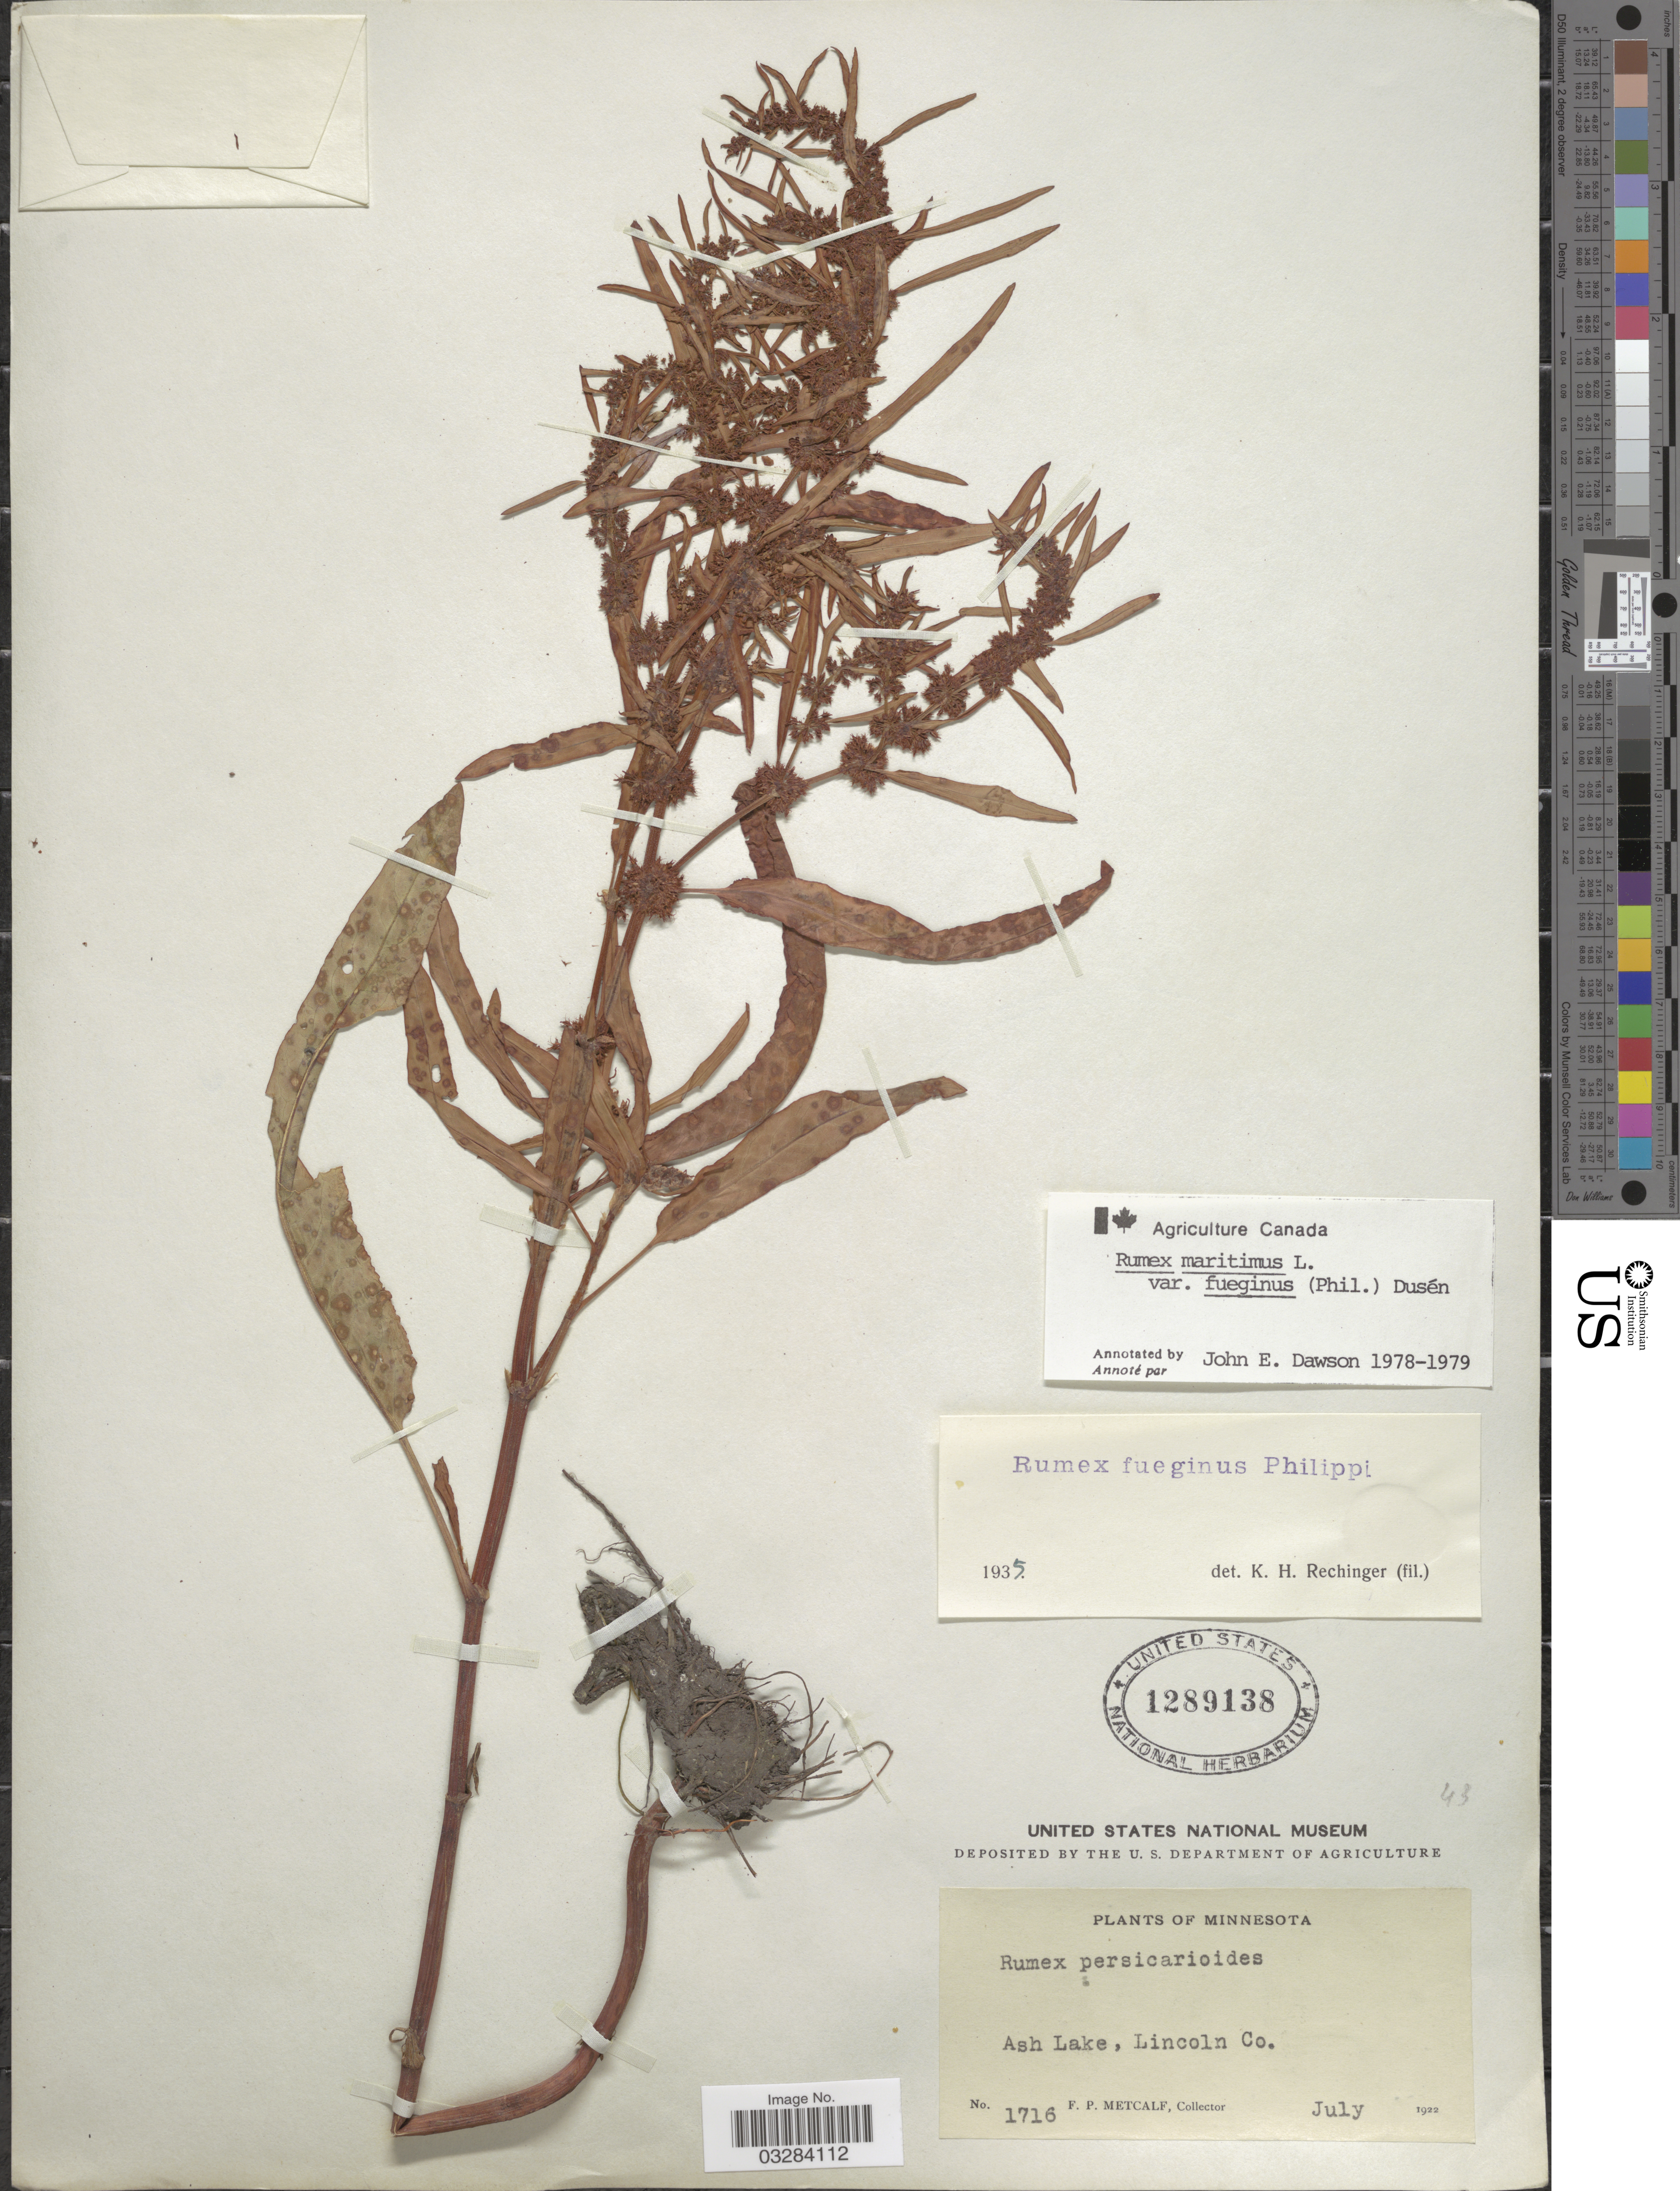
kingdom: Plantae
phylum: Tracheophyta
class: Magnoliopsida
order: Caryophyllales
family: Polygonaceae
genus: Rumex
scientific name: Rumex maritimus var. fueginus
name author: (Phil.) Dusén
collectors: F. Metcalf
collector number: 1716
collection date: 1922-07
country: United States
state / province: Minnesota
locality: Ash Lake, Lincoln Co.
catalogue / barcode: US 1289138